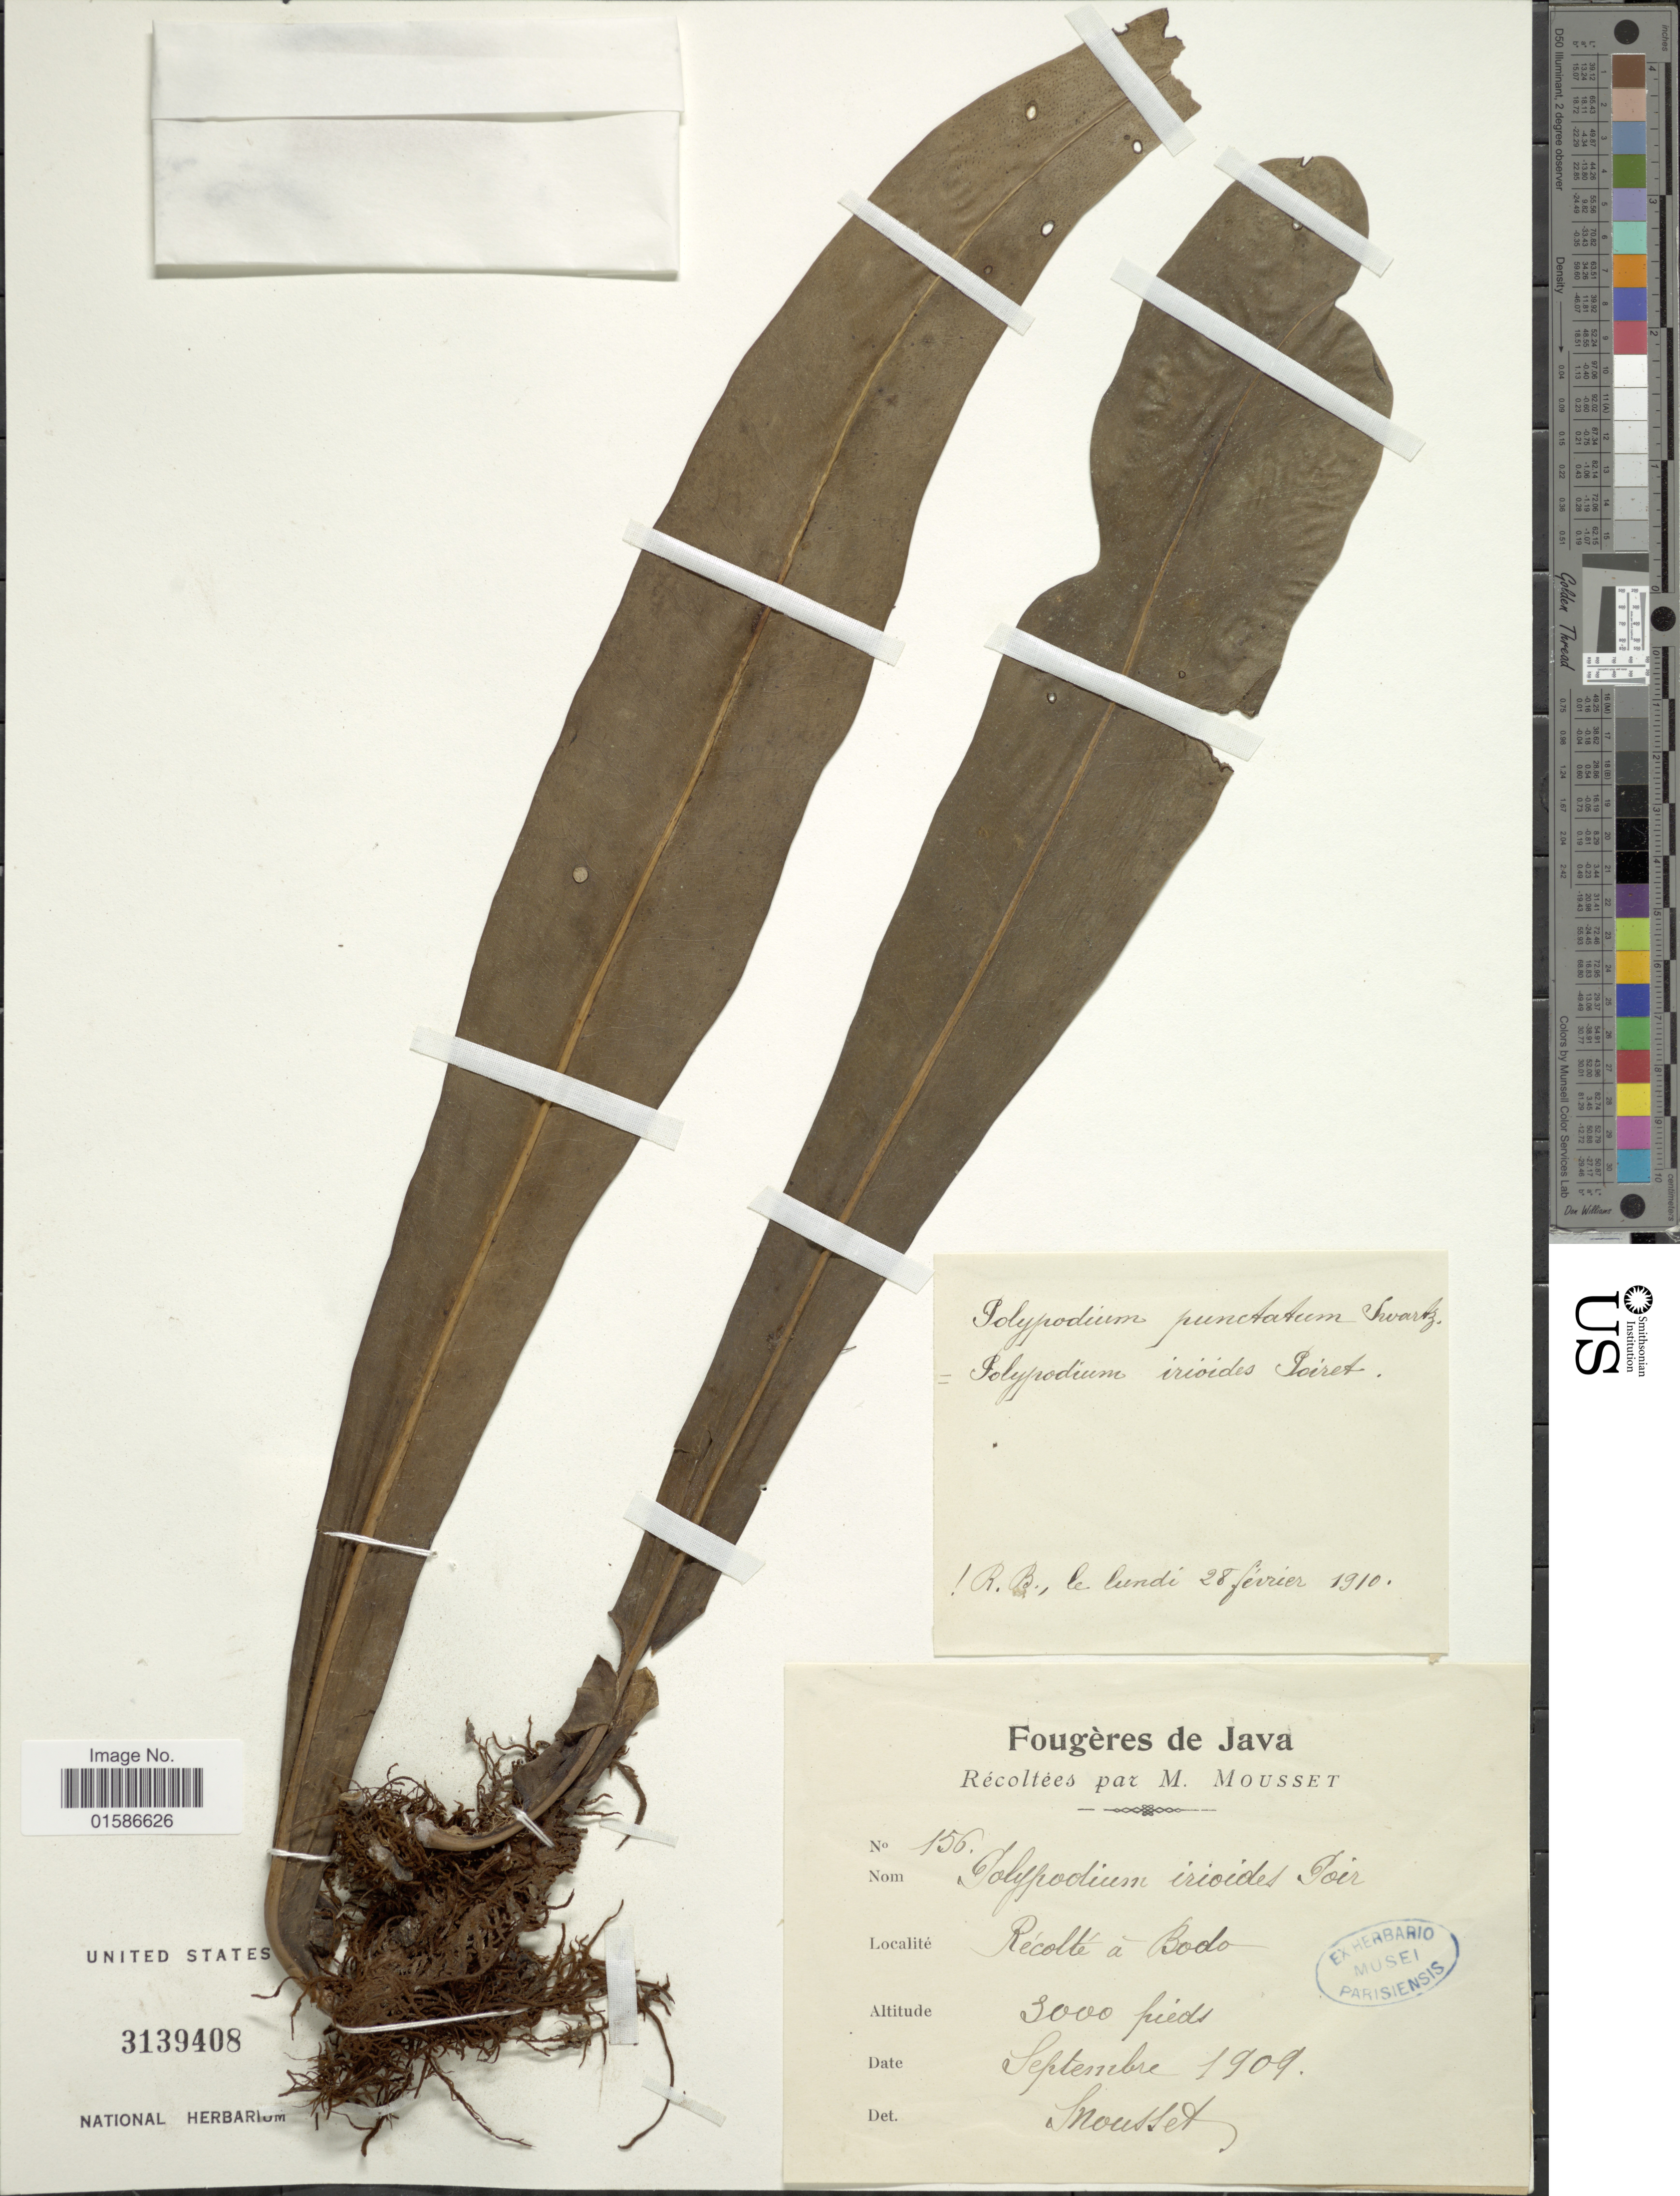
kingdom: Plantae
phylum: Tracheophyta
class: Polypodiopsida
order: Polypodiales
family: Polypodiaceae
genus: Microsorum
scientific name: Microsorum punctatum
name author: (L.) Copel.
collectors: M. Mousset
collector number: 156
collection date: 1909-09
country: Indonesia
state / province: Java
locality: Récolte a Bodo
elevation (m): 914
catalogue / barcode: US 3139408